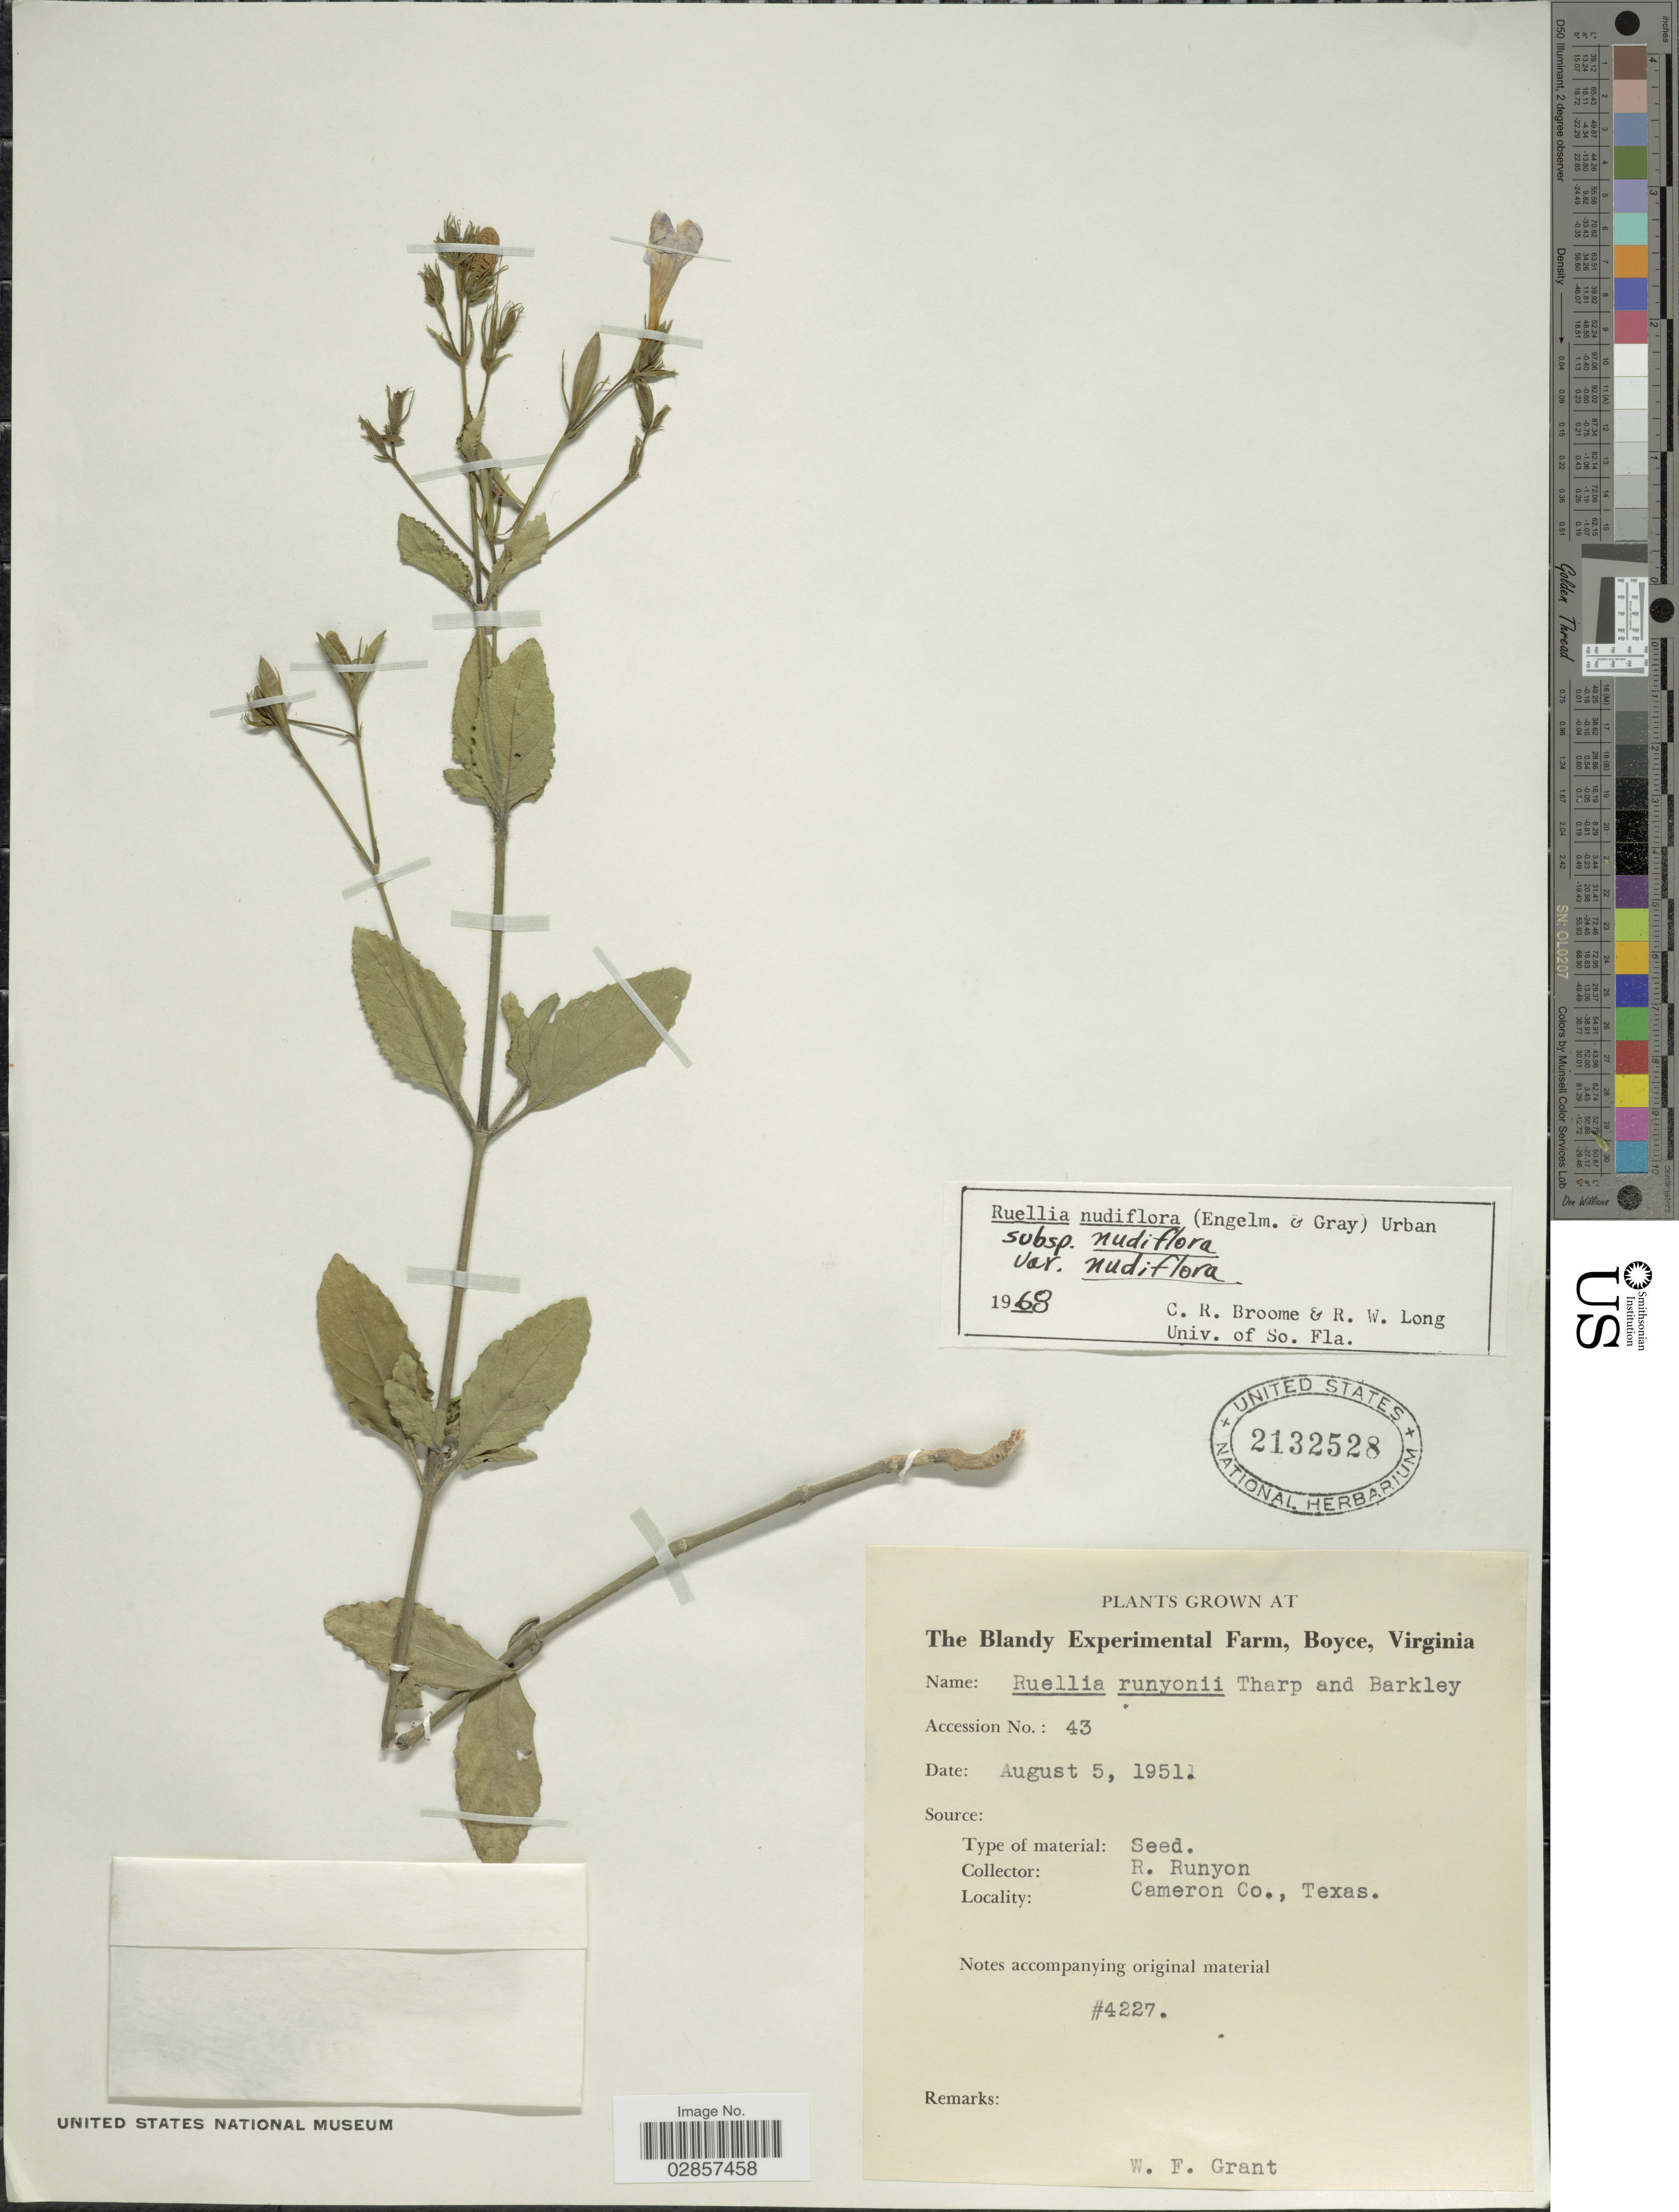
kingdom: Plantae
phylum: Tracheophyta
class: Magnoliopsida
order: Lamiales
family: Acanthaceae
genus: Ruellia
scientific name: Ruellia nudiflora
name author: (Engelm. & A. Gray) Urb.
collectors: R. Runyon & W. Grant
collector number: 4227?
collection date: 1951-08-05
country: United States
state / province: Virginia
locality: The Blandy Experimental Farm, Boyce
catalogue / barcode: US 2132528